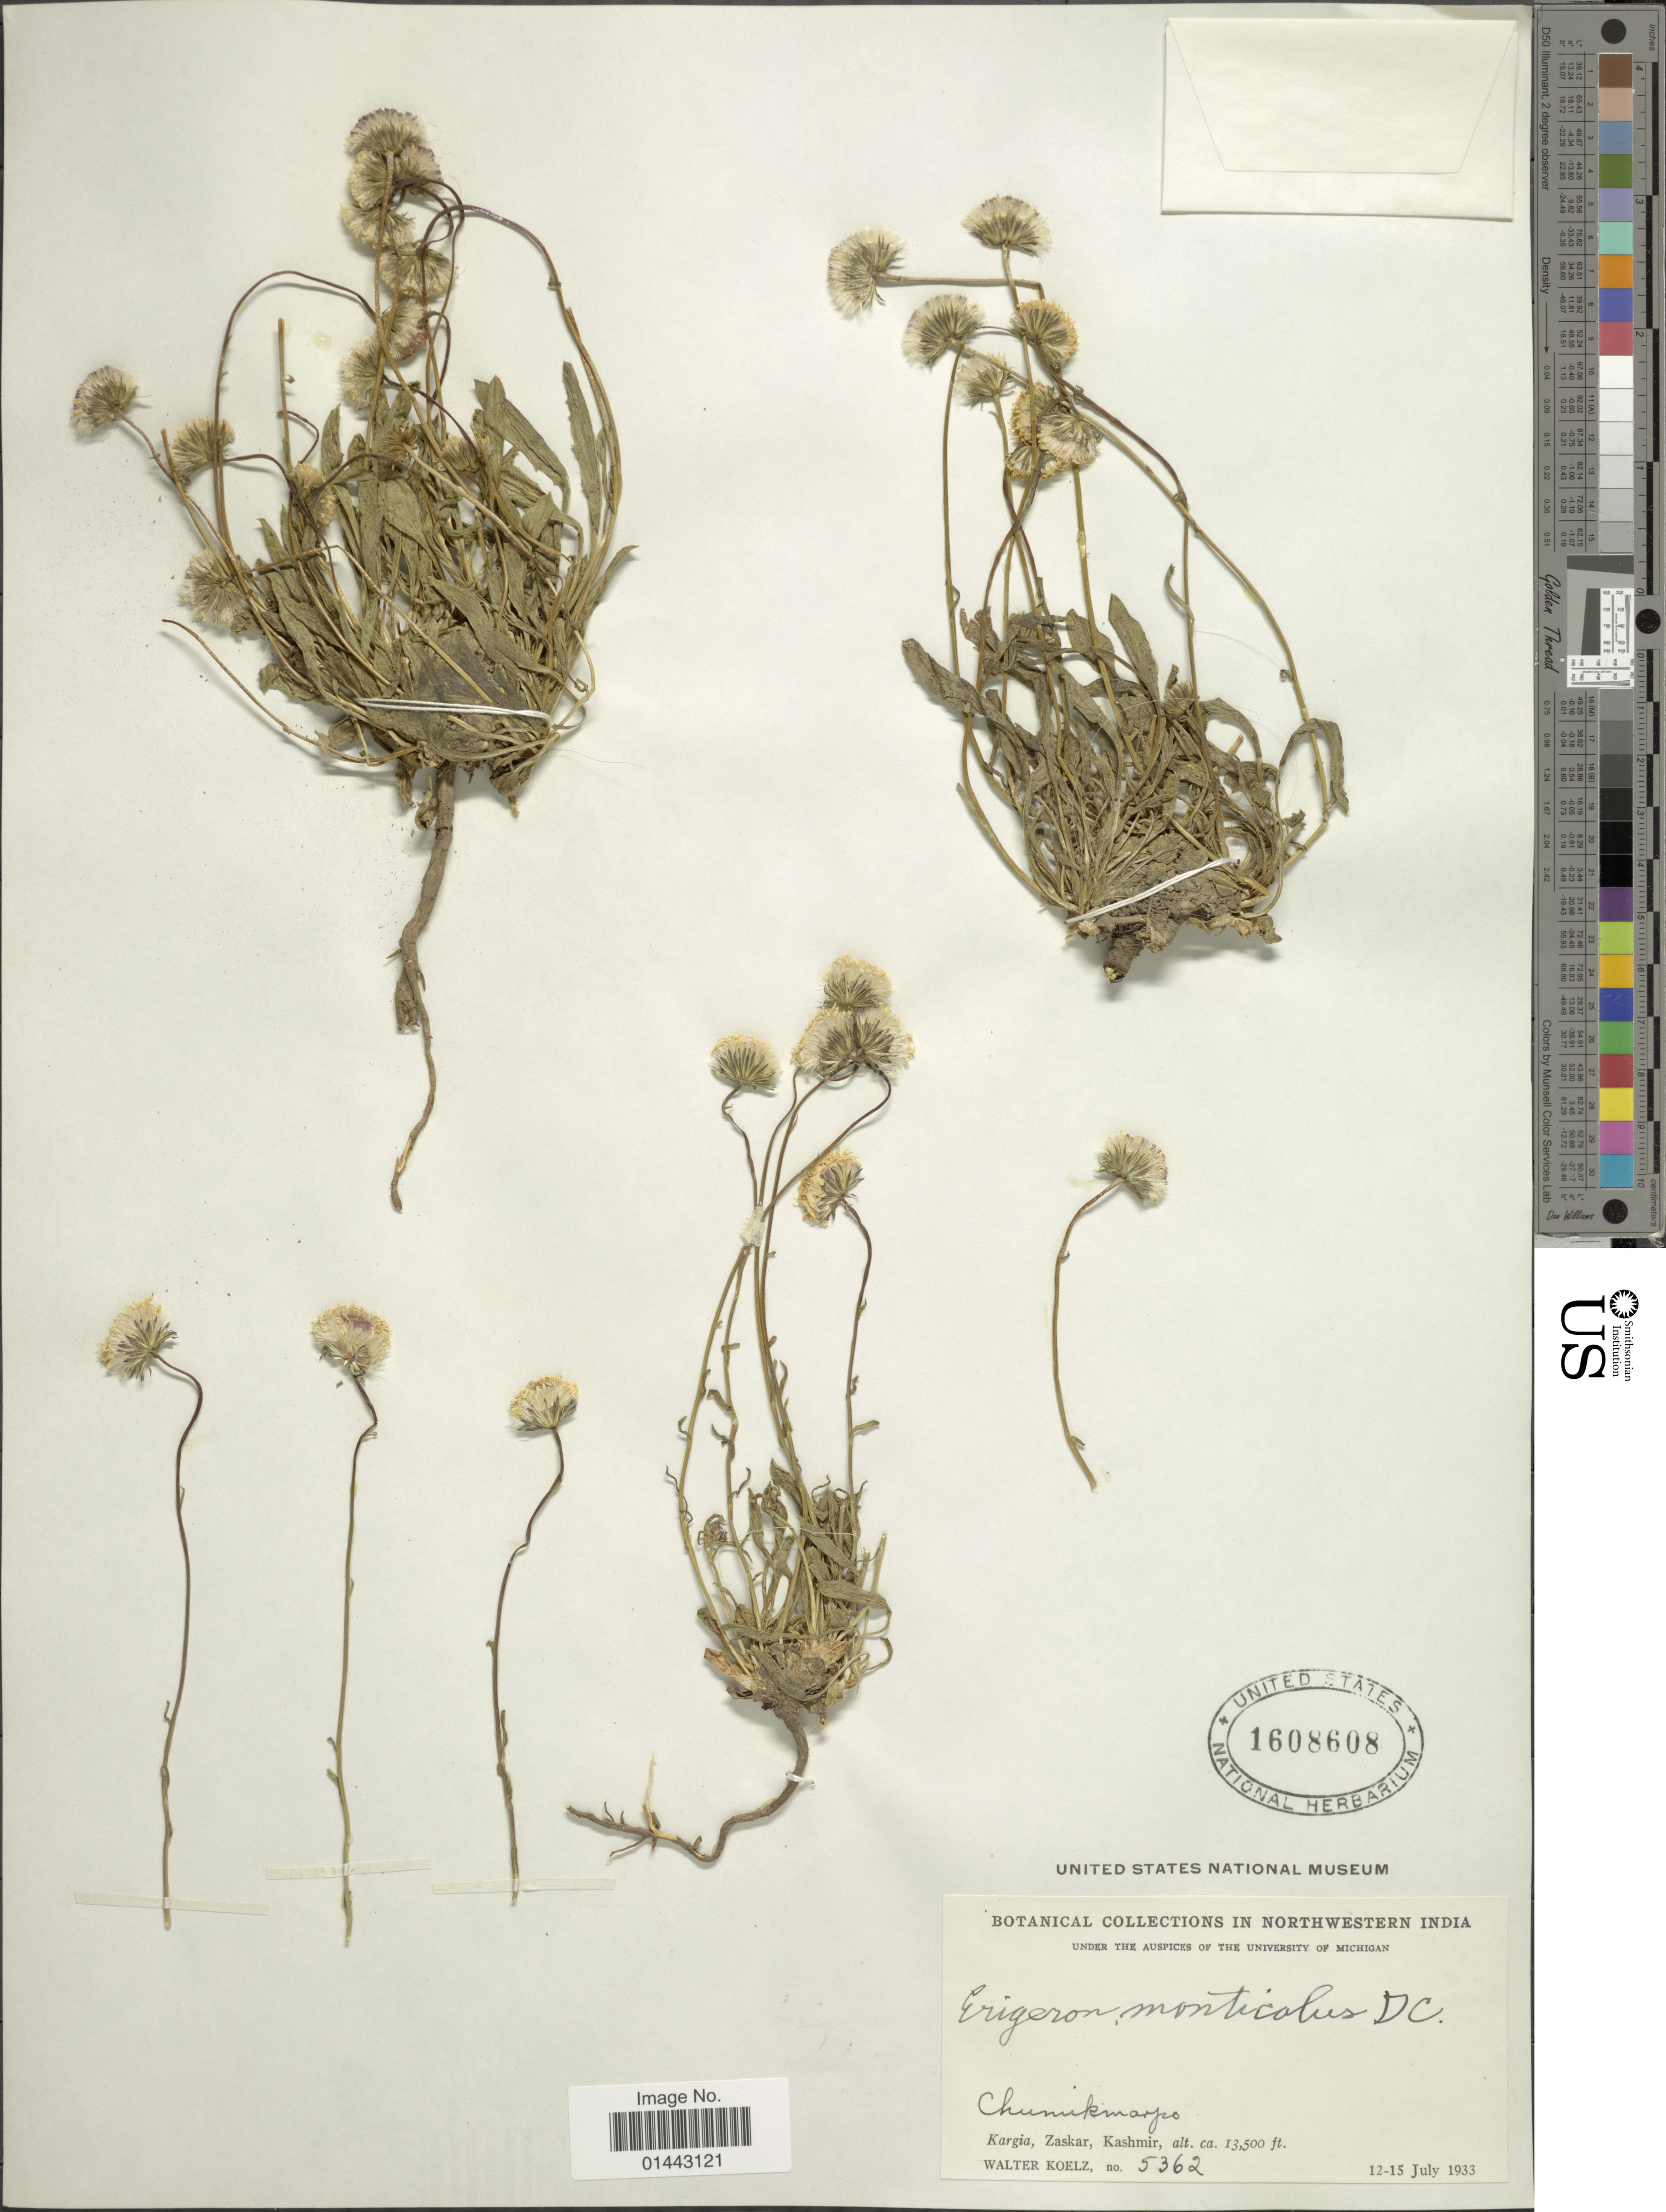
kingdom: Plantae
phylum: Tracheophyta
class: Magnoliopsida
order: Asterales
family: Asteraceae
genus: Erigeron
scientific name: Erigeron monticolus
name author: DC.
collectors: W. N. Koelz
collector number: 5362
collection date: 1933-07-12/1933-07-15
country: India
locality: Chunukinarzo, Kargia, Zaskar, Kashmir, northwestern India.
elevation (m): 4115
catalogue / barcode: US 1608608